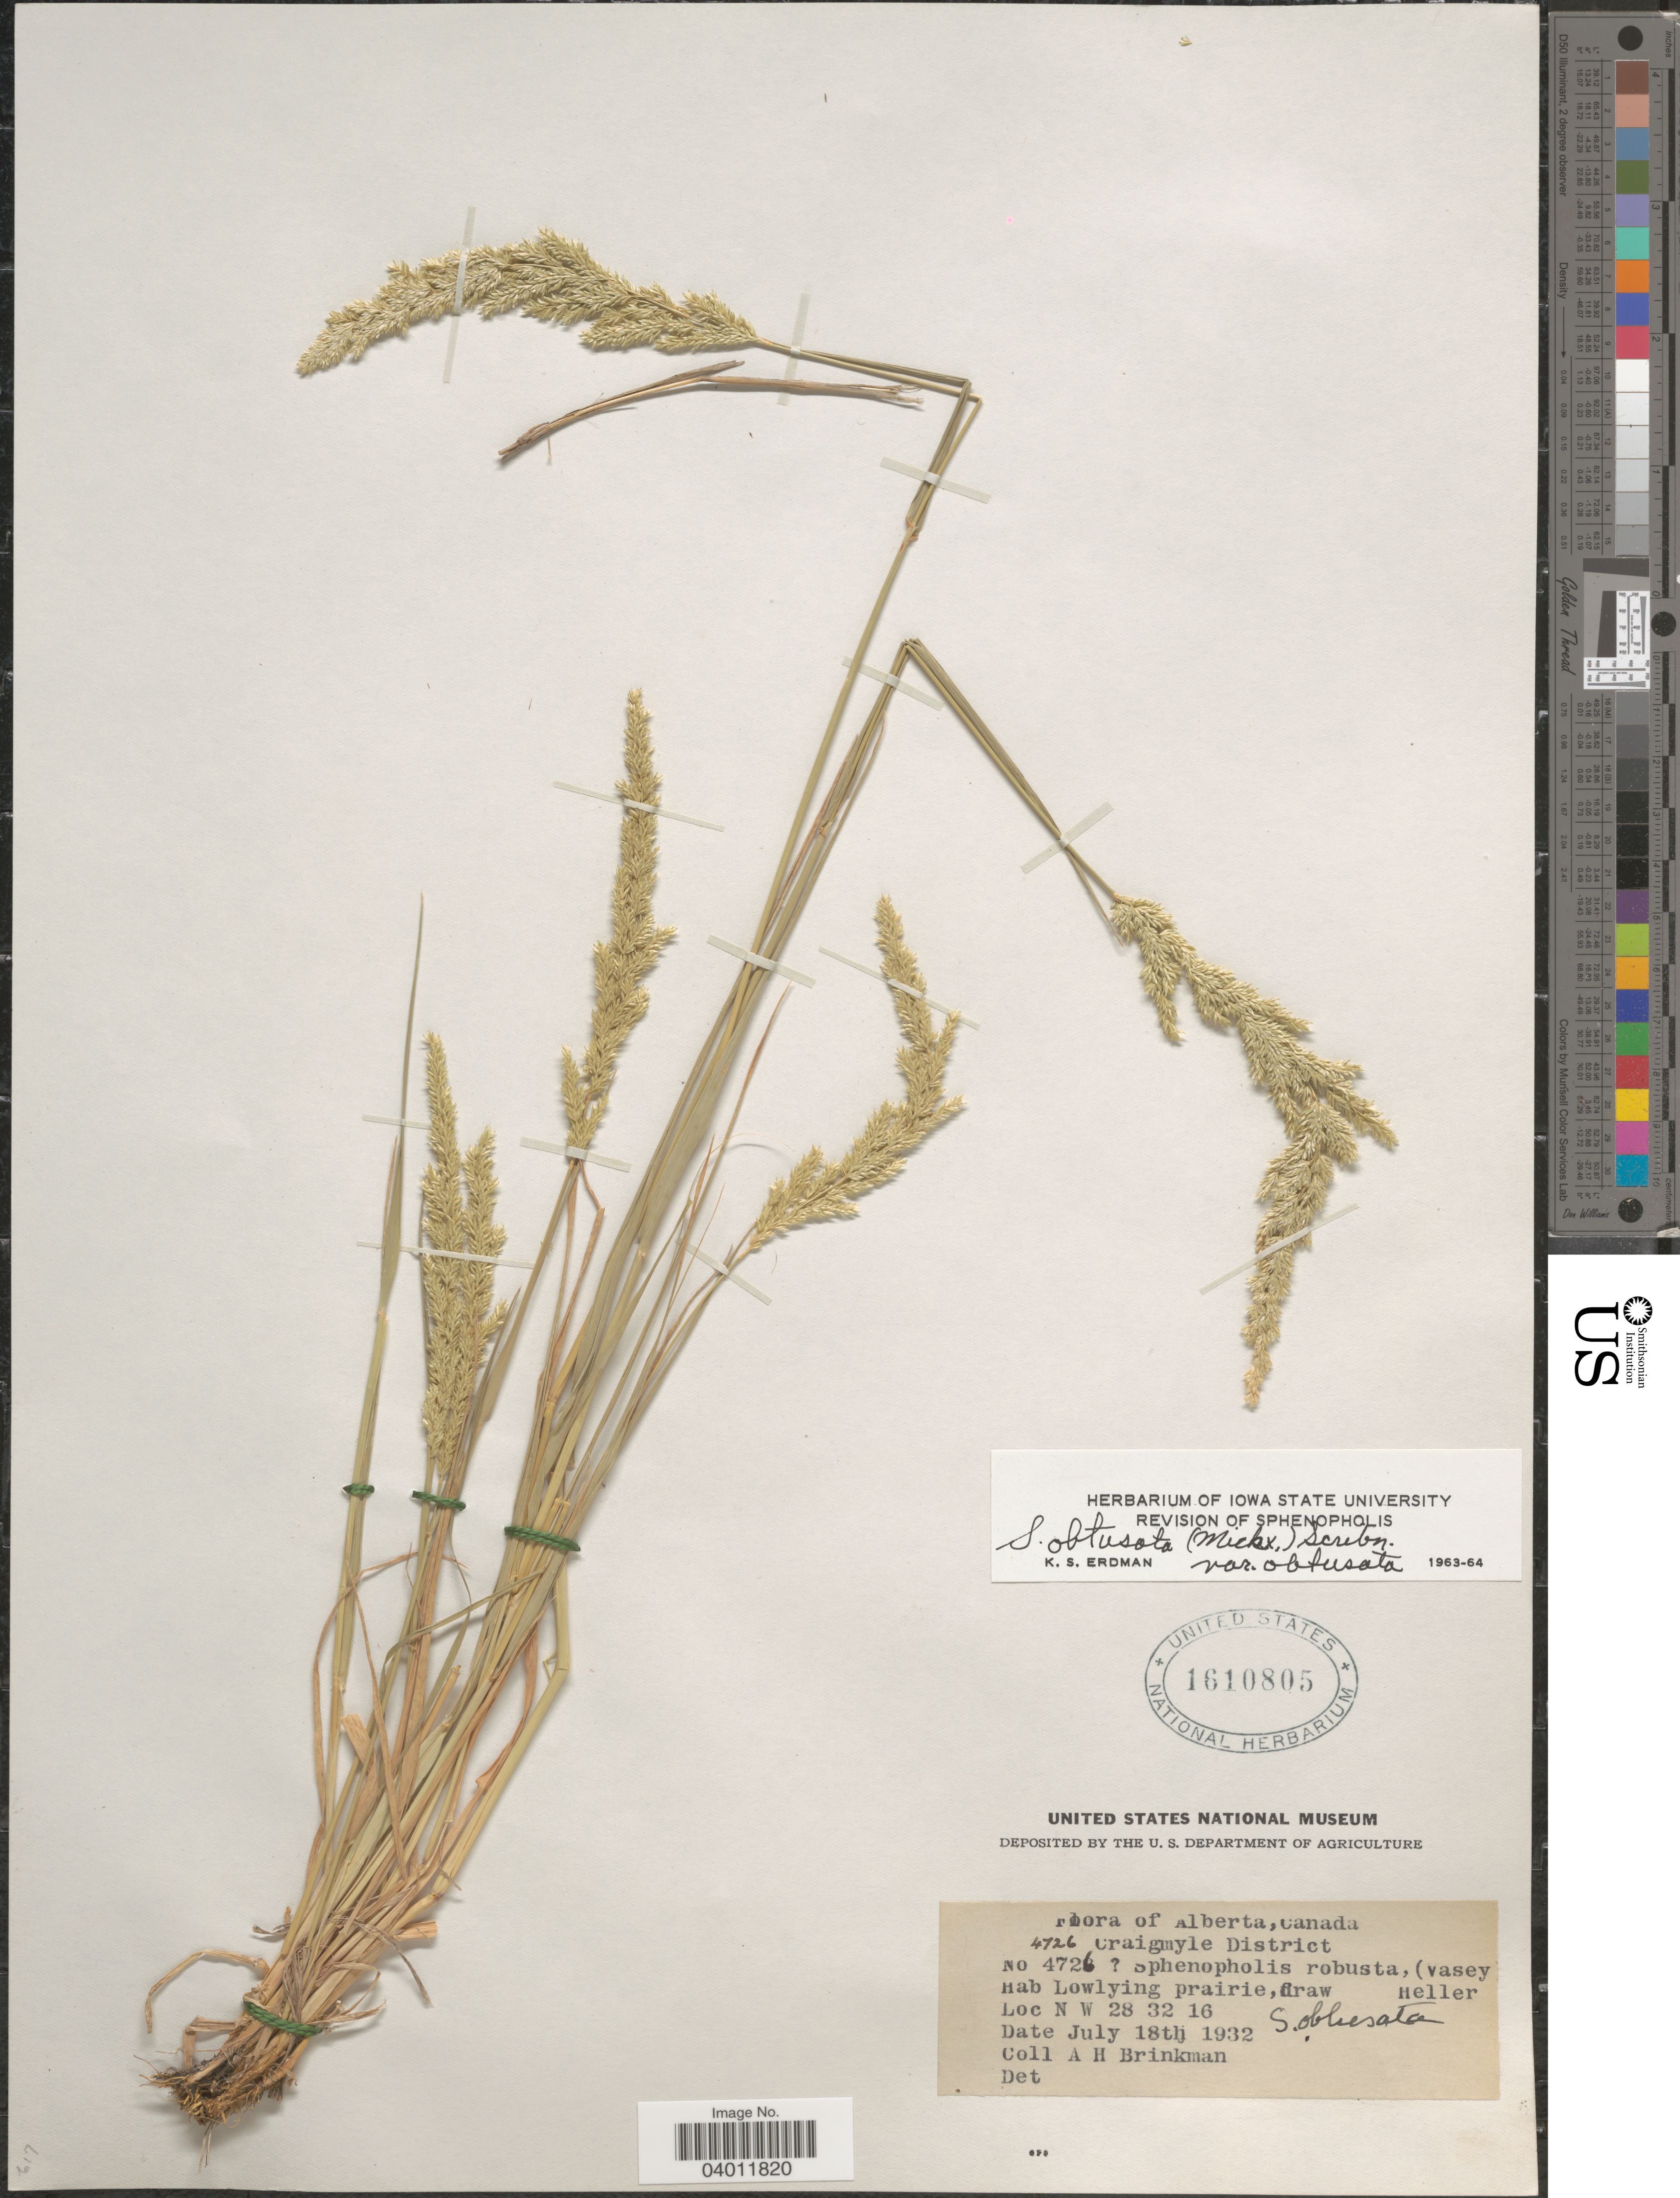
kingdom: Plantae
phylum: Tracheophyta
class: Liliopsida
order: Poales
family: Poaceae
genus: Sphenopholis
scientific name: Sphenopholis obtusata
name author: (Michx.) Scribn.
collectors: A. Brinkman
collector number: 4726?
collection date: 1932-07-18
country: Canada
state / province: Alberta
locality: Craigmyle District. N W 28 32 16.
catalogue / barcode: US 1610805